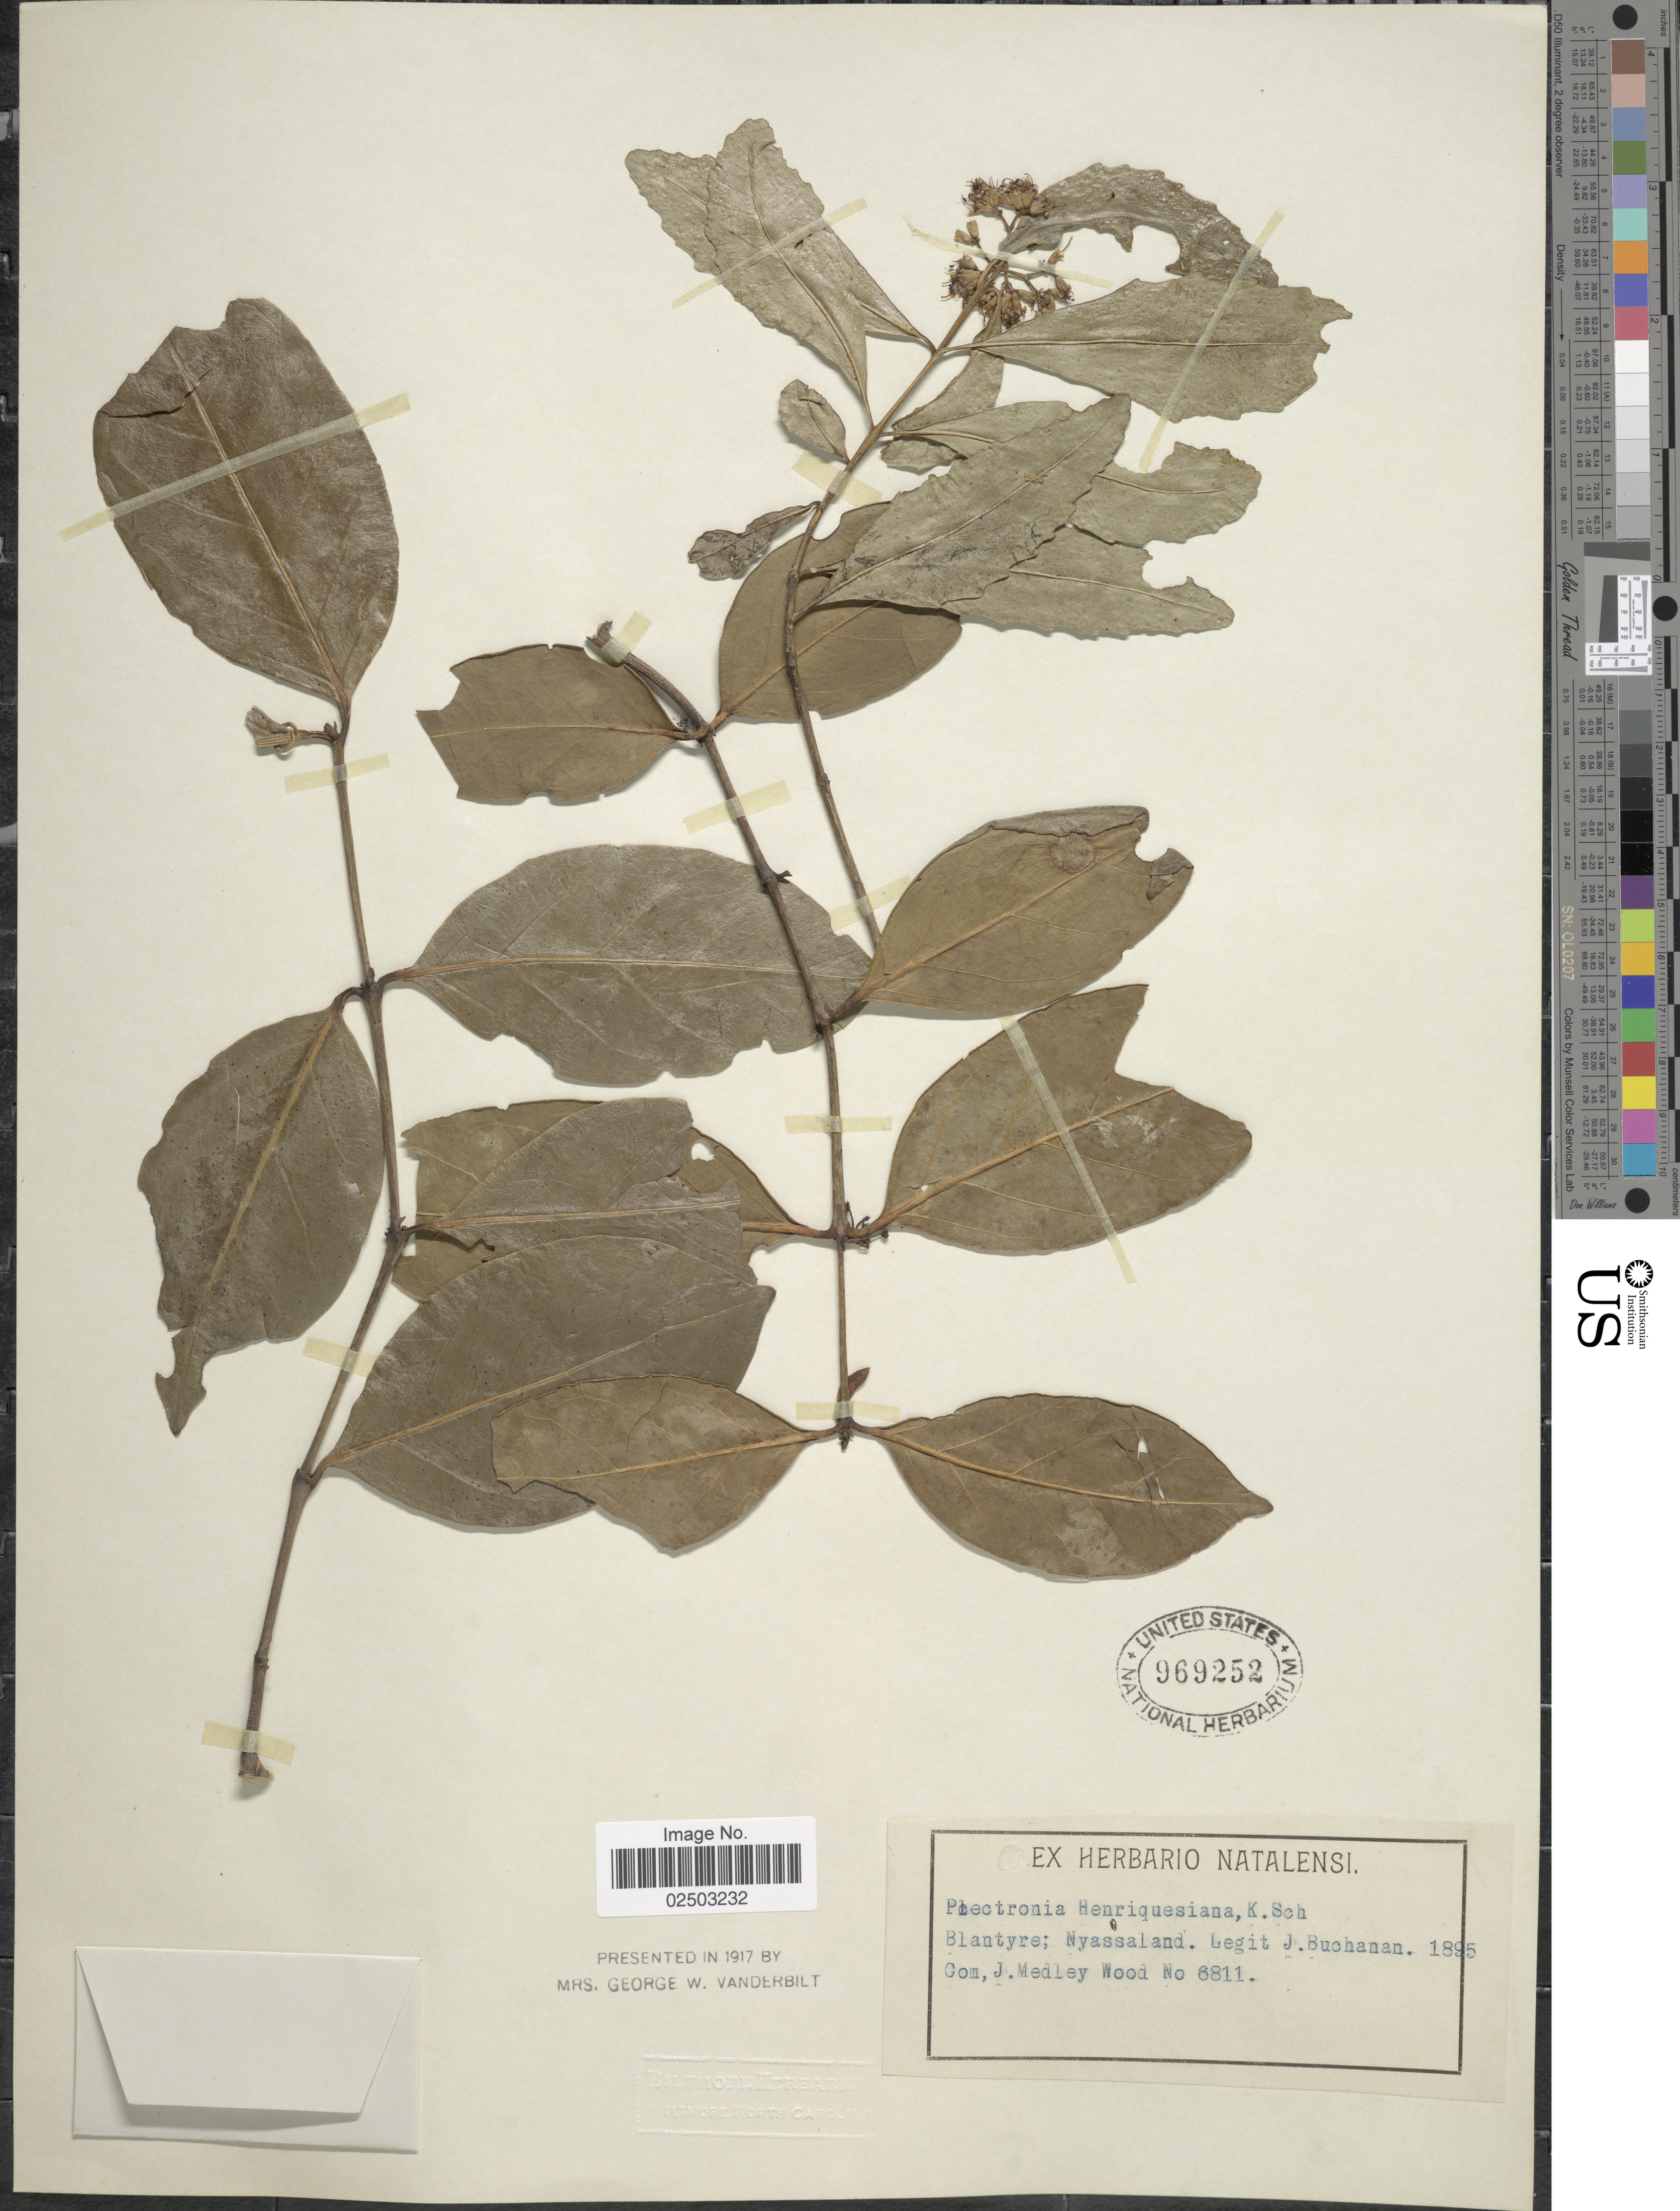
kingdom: Plantae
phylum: Tracheophyta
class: Magnoliopsida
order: Gentianales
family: Rubiaceae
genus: Canthium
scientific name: Canthium henriquesianum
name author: (K. Schum.) G. Taylor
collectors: J. Buchanan & J. Medley Wood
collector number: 6811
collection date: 1895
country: Malawi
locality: Blantyre; Nyassaland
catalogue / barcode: US 969252